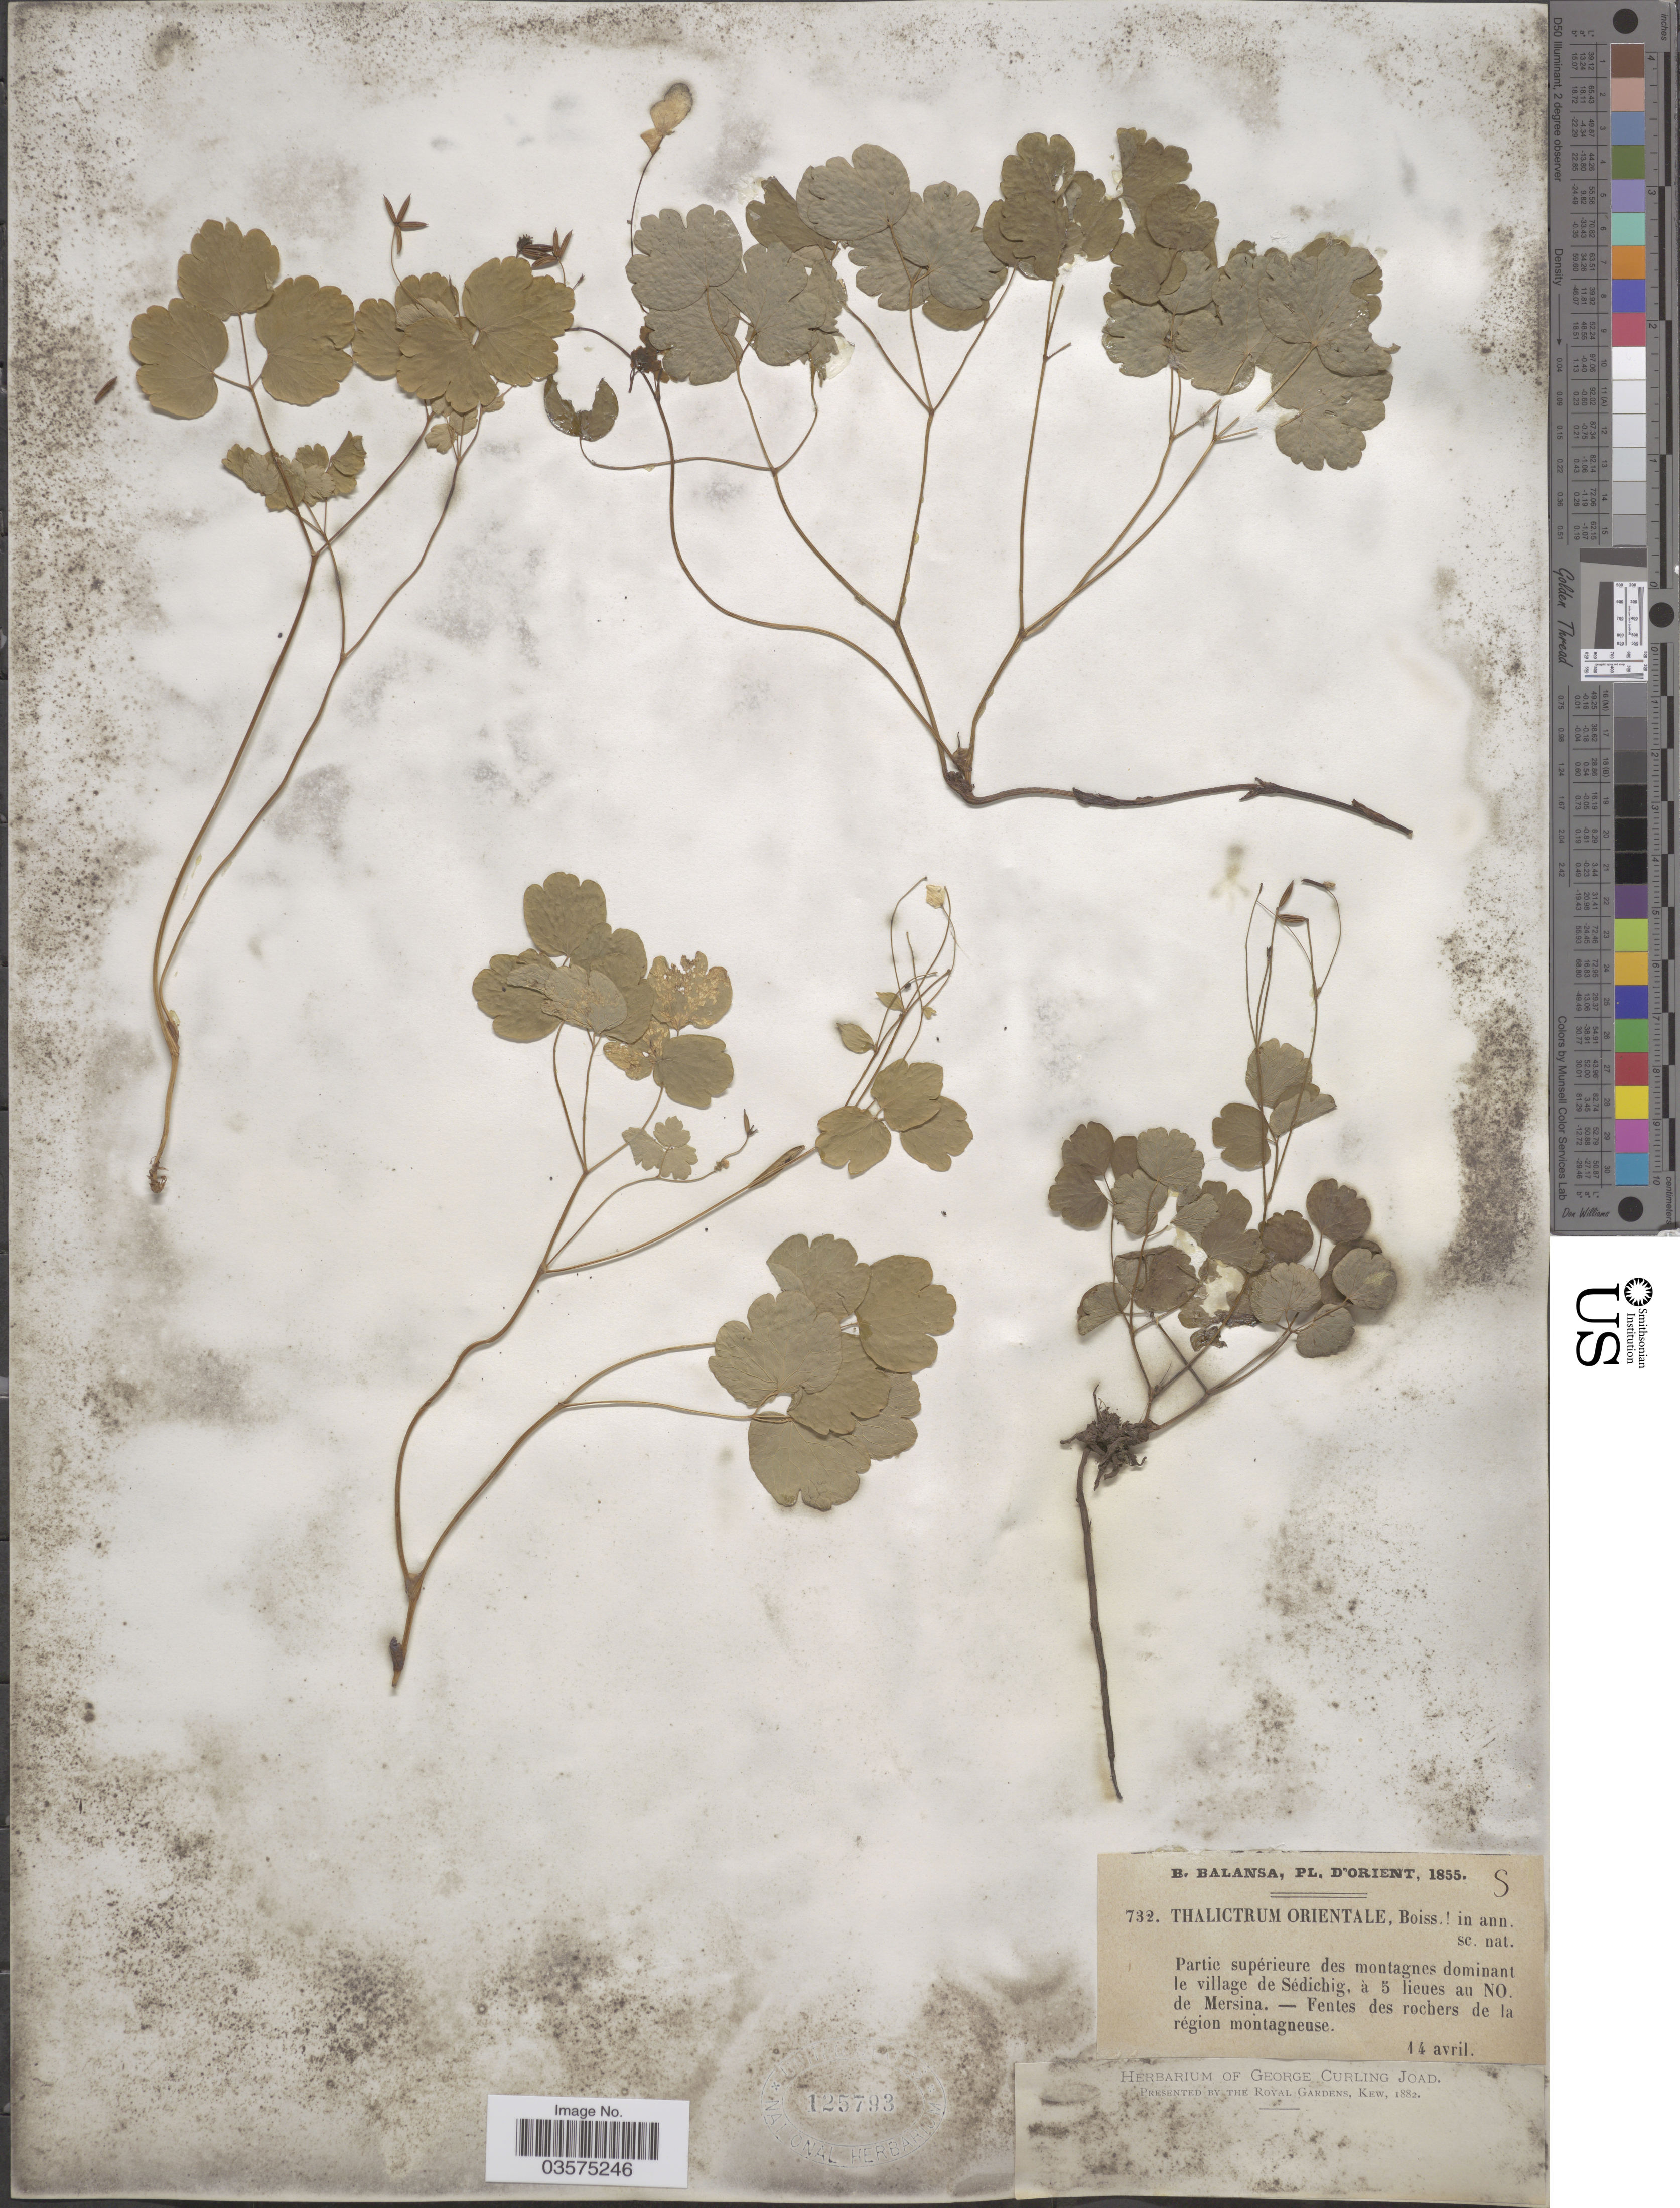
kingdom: Plantae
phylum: Tracheophyta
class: Magnoliopsida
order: Ranunculales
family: Ranunculaceae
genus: Thalictrum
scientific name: Thalictrum orientale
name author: Boiss.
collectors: B. Balansa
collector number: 732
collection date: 1855-04-14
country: Turkey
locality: D'Orient. Partie supérieure des montagnes dominant le village de Sédichig, à 5 lieues au NO. de Mersina. - Fentes des rochers de la région montagneuse.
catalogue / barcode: US 125793